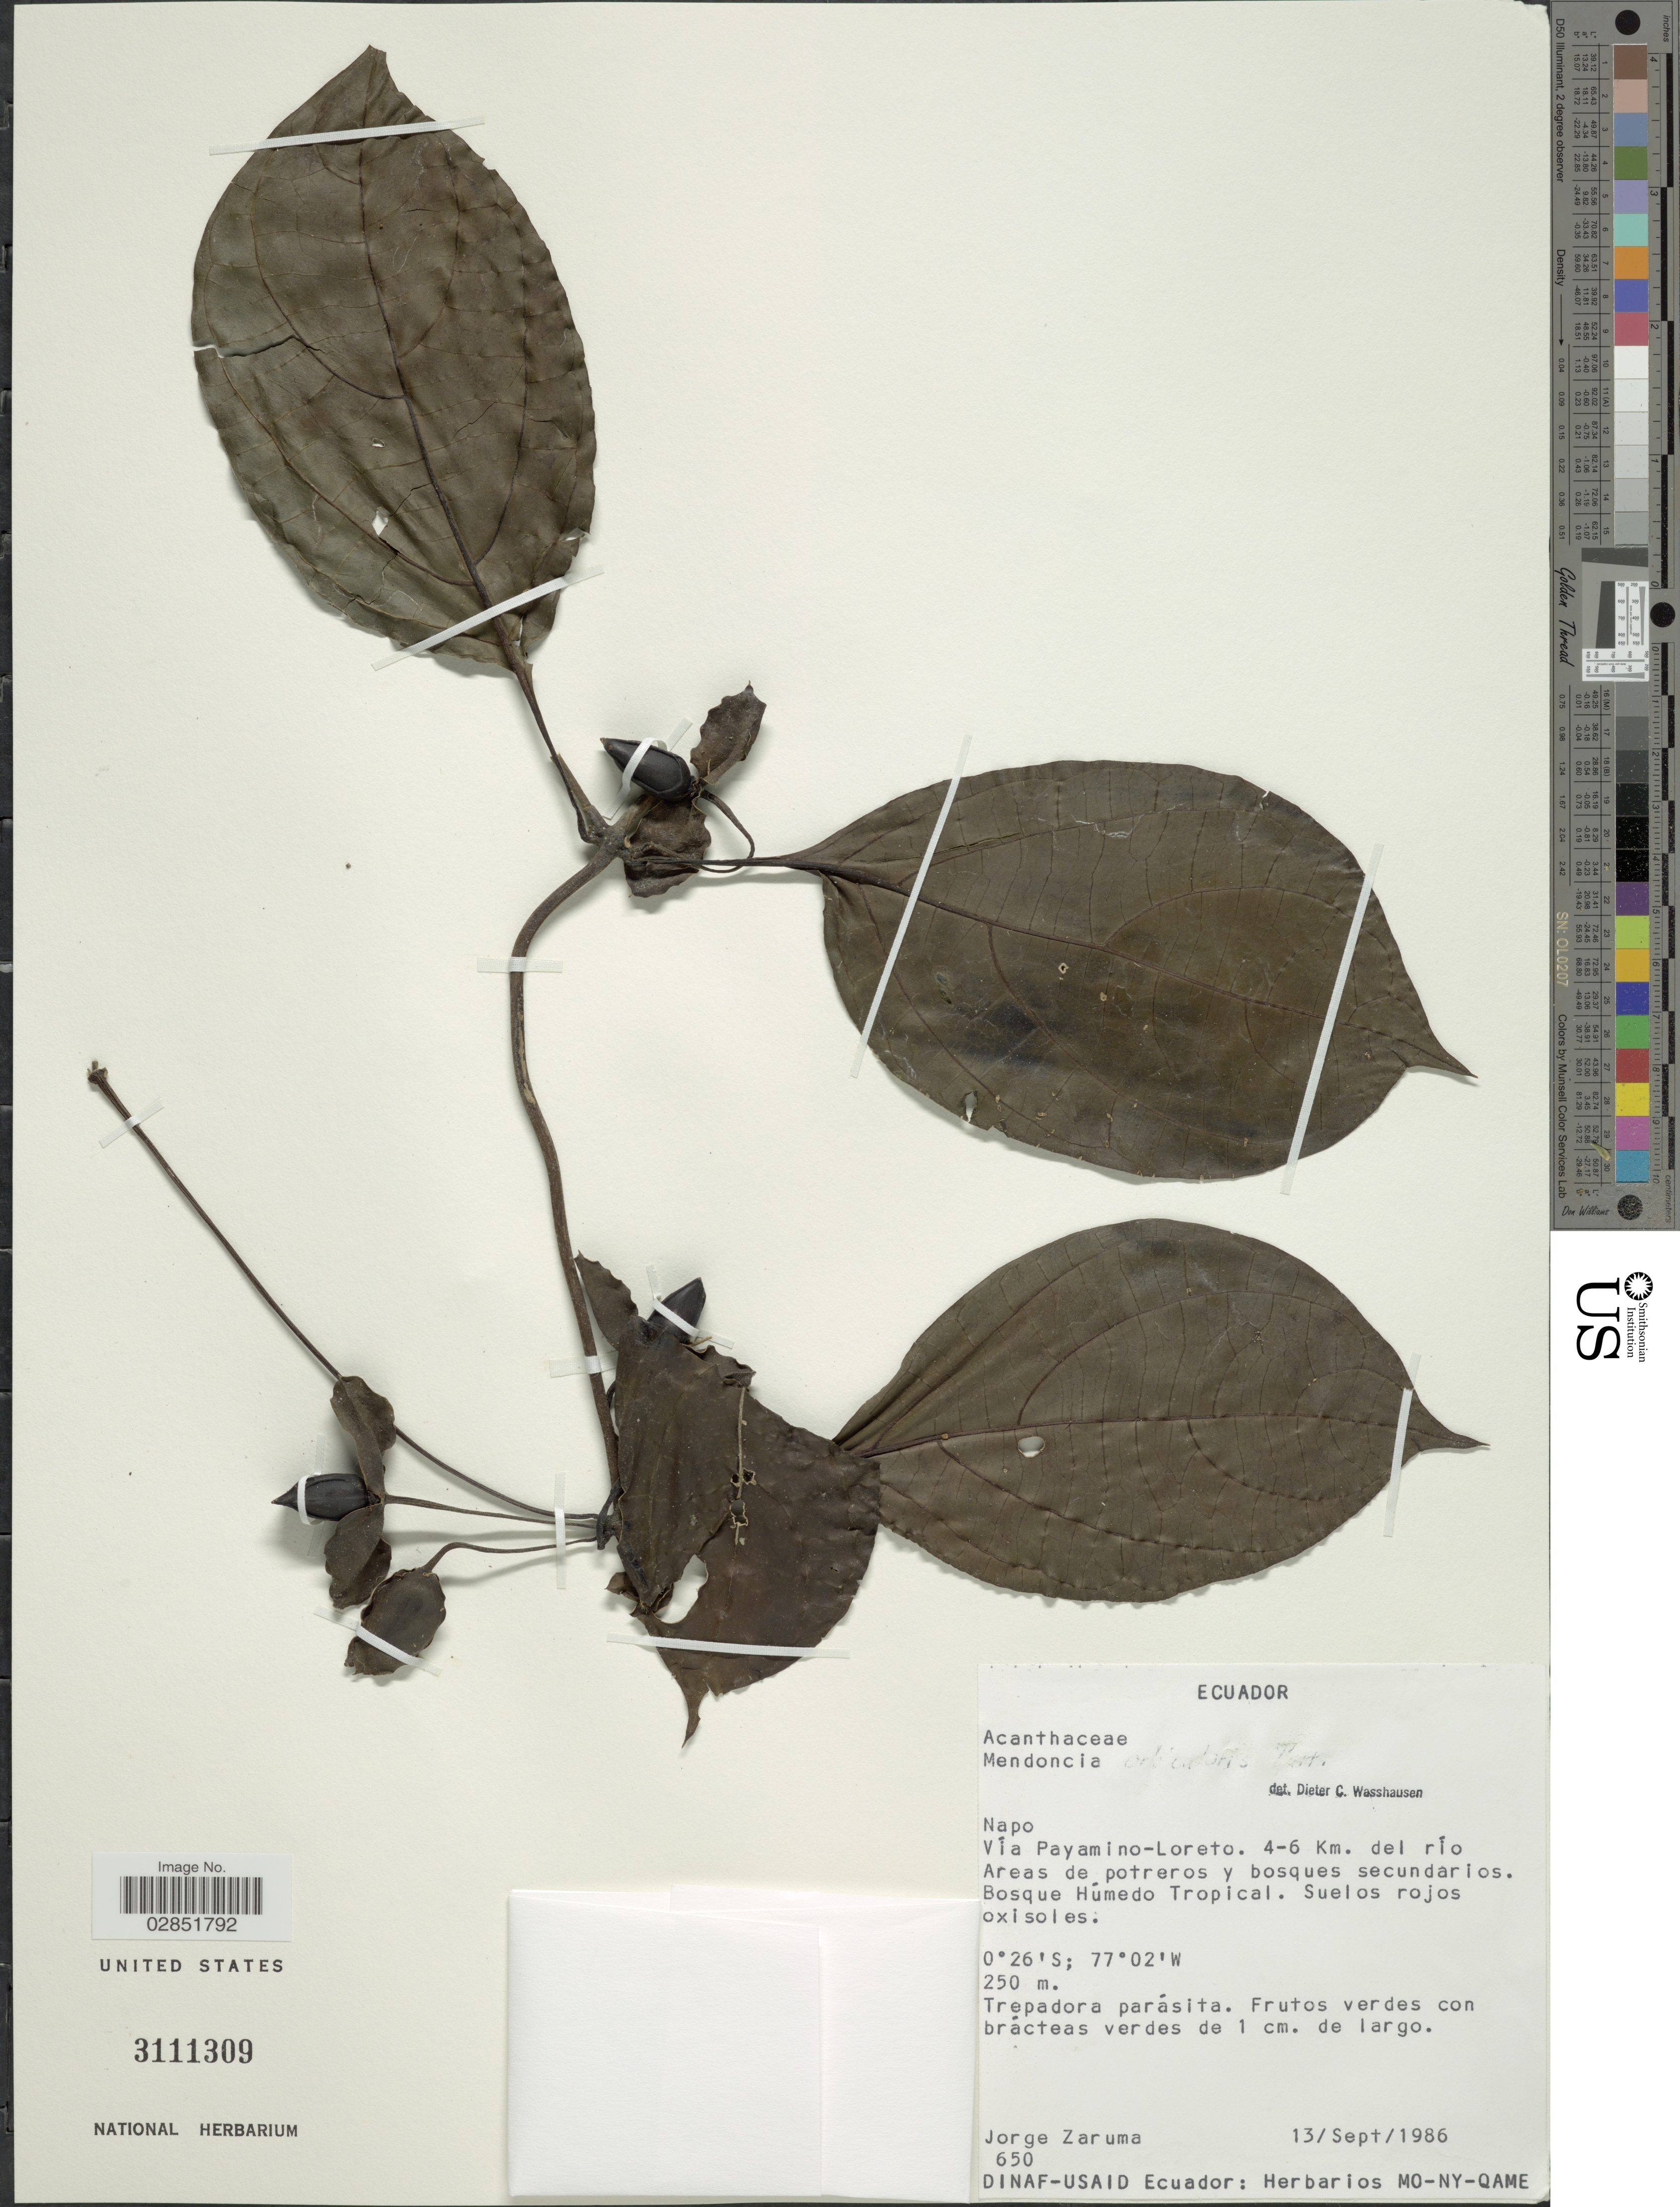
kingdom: Plantae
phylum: Tracheophyta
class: Magnoliopsida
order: Lamiales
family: Acanthaceae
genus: Mendoncia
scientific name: Mendoncia sp.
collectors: J. Zaruma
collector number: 650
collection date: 1986-09-13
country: Ecuador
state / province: Napo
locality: Vía Payamino-Loreto. 4-6 Km. del río Areas de potreros y bosques secundarios.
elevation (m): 250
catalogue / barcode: US 3111309